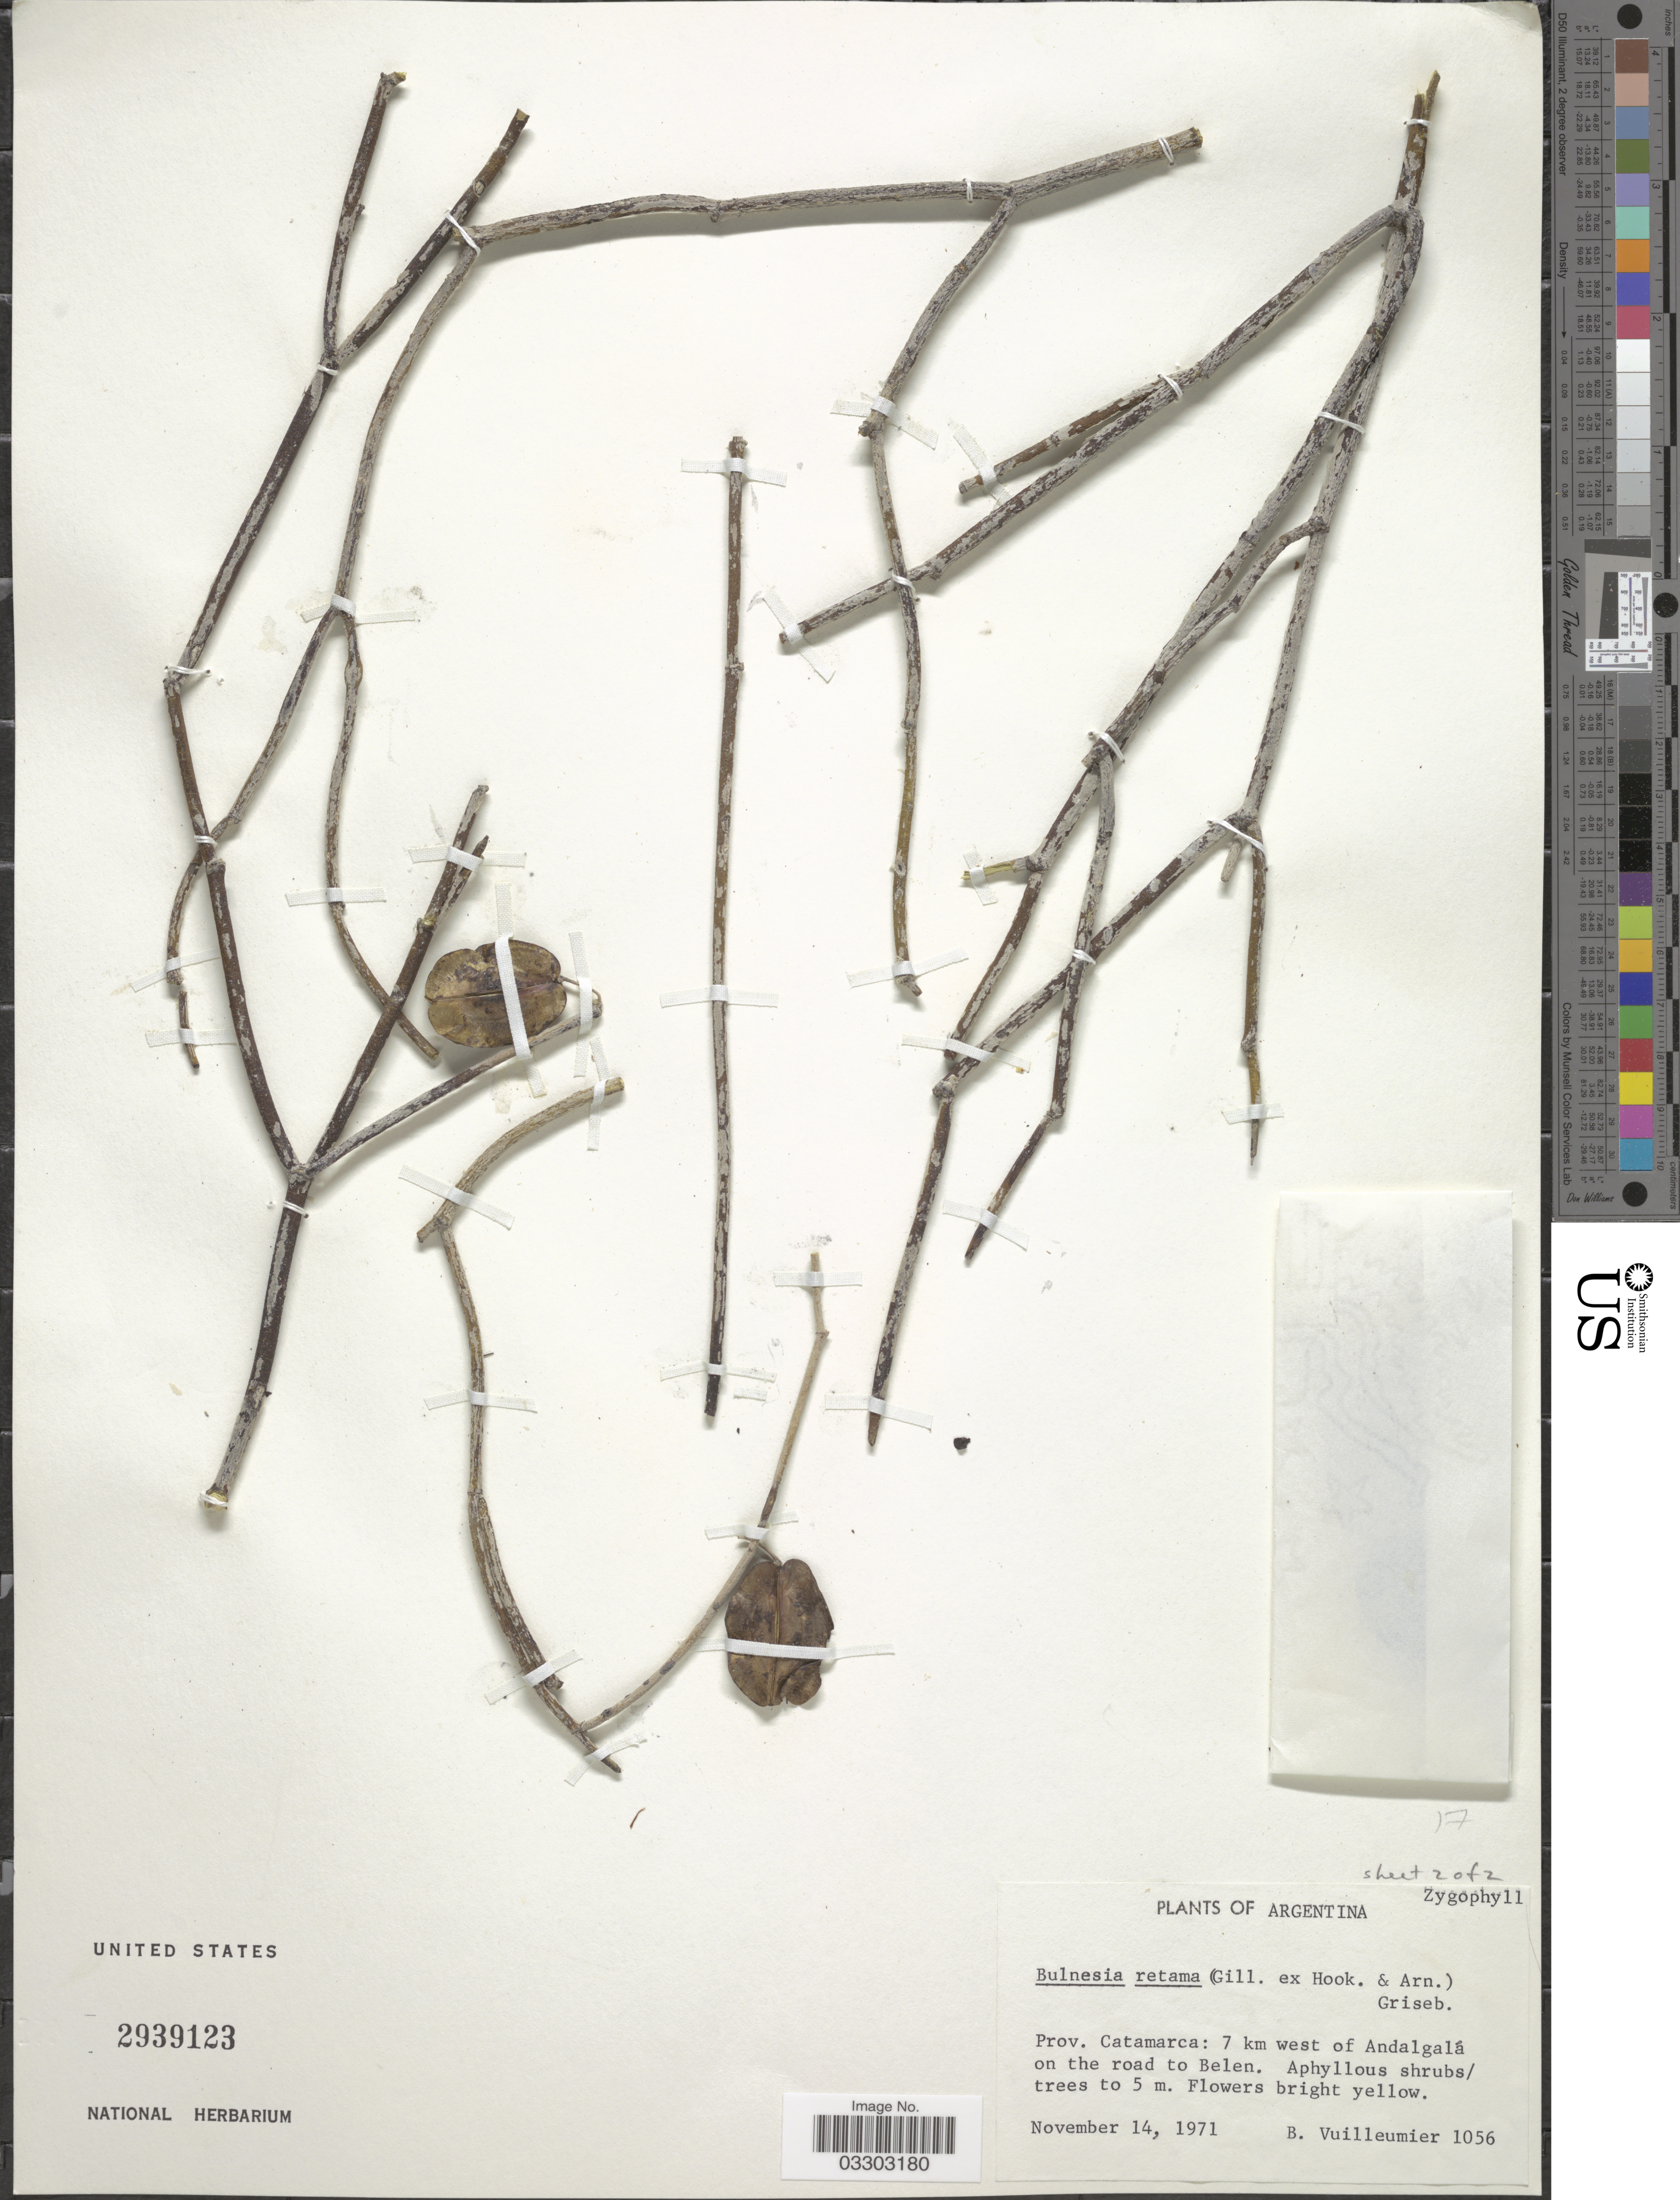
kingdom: Plantae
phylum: Tracheophyta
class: Magnoliopsida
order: Zygophyllales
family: Zygophyllaceae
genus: Bulnesia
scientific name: Bulnesia retama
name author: (Gillies ex Hook. & Arn.) Griseb.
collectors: B. Vuilleumier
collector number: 1056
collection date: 1971-11-14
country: Argentina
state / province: Catamarca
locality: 7 km west of Andalgalá on the road to Belen.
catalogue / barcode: US 2939123